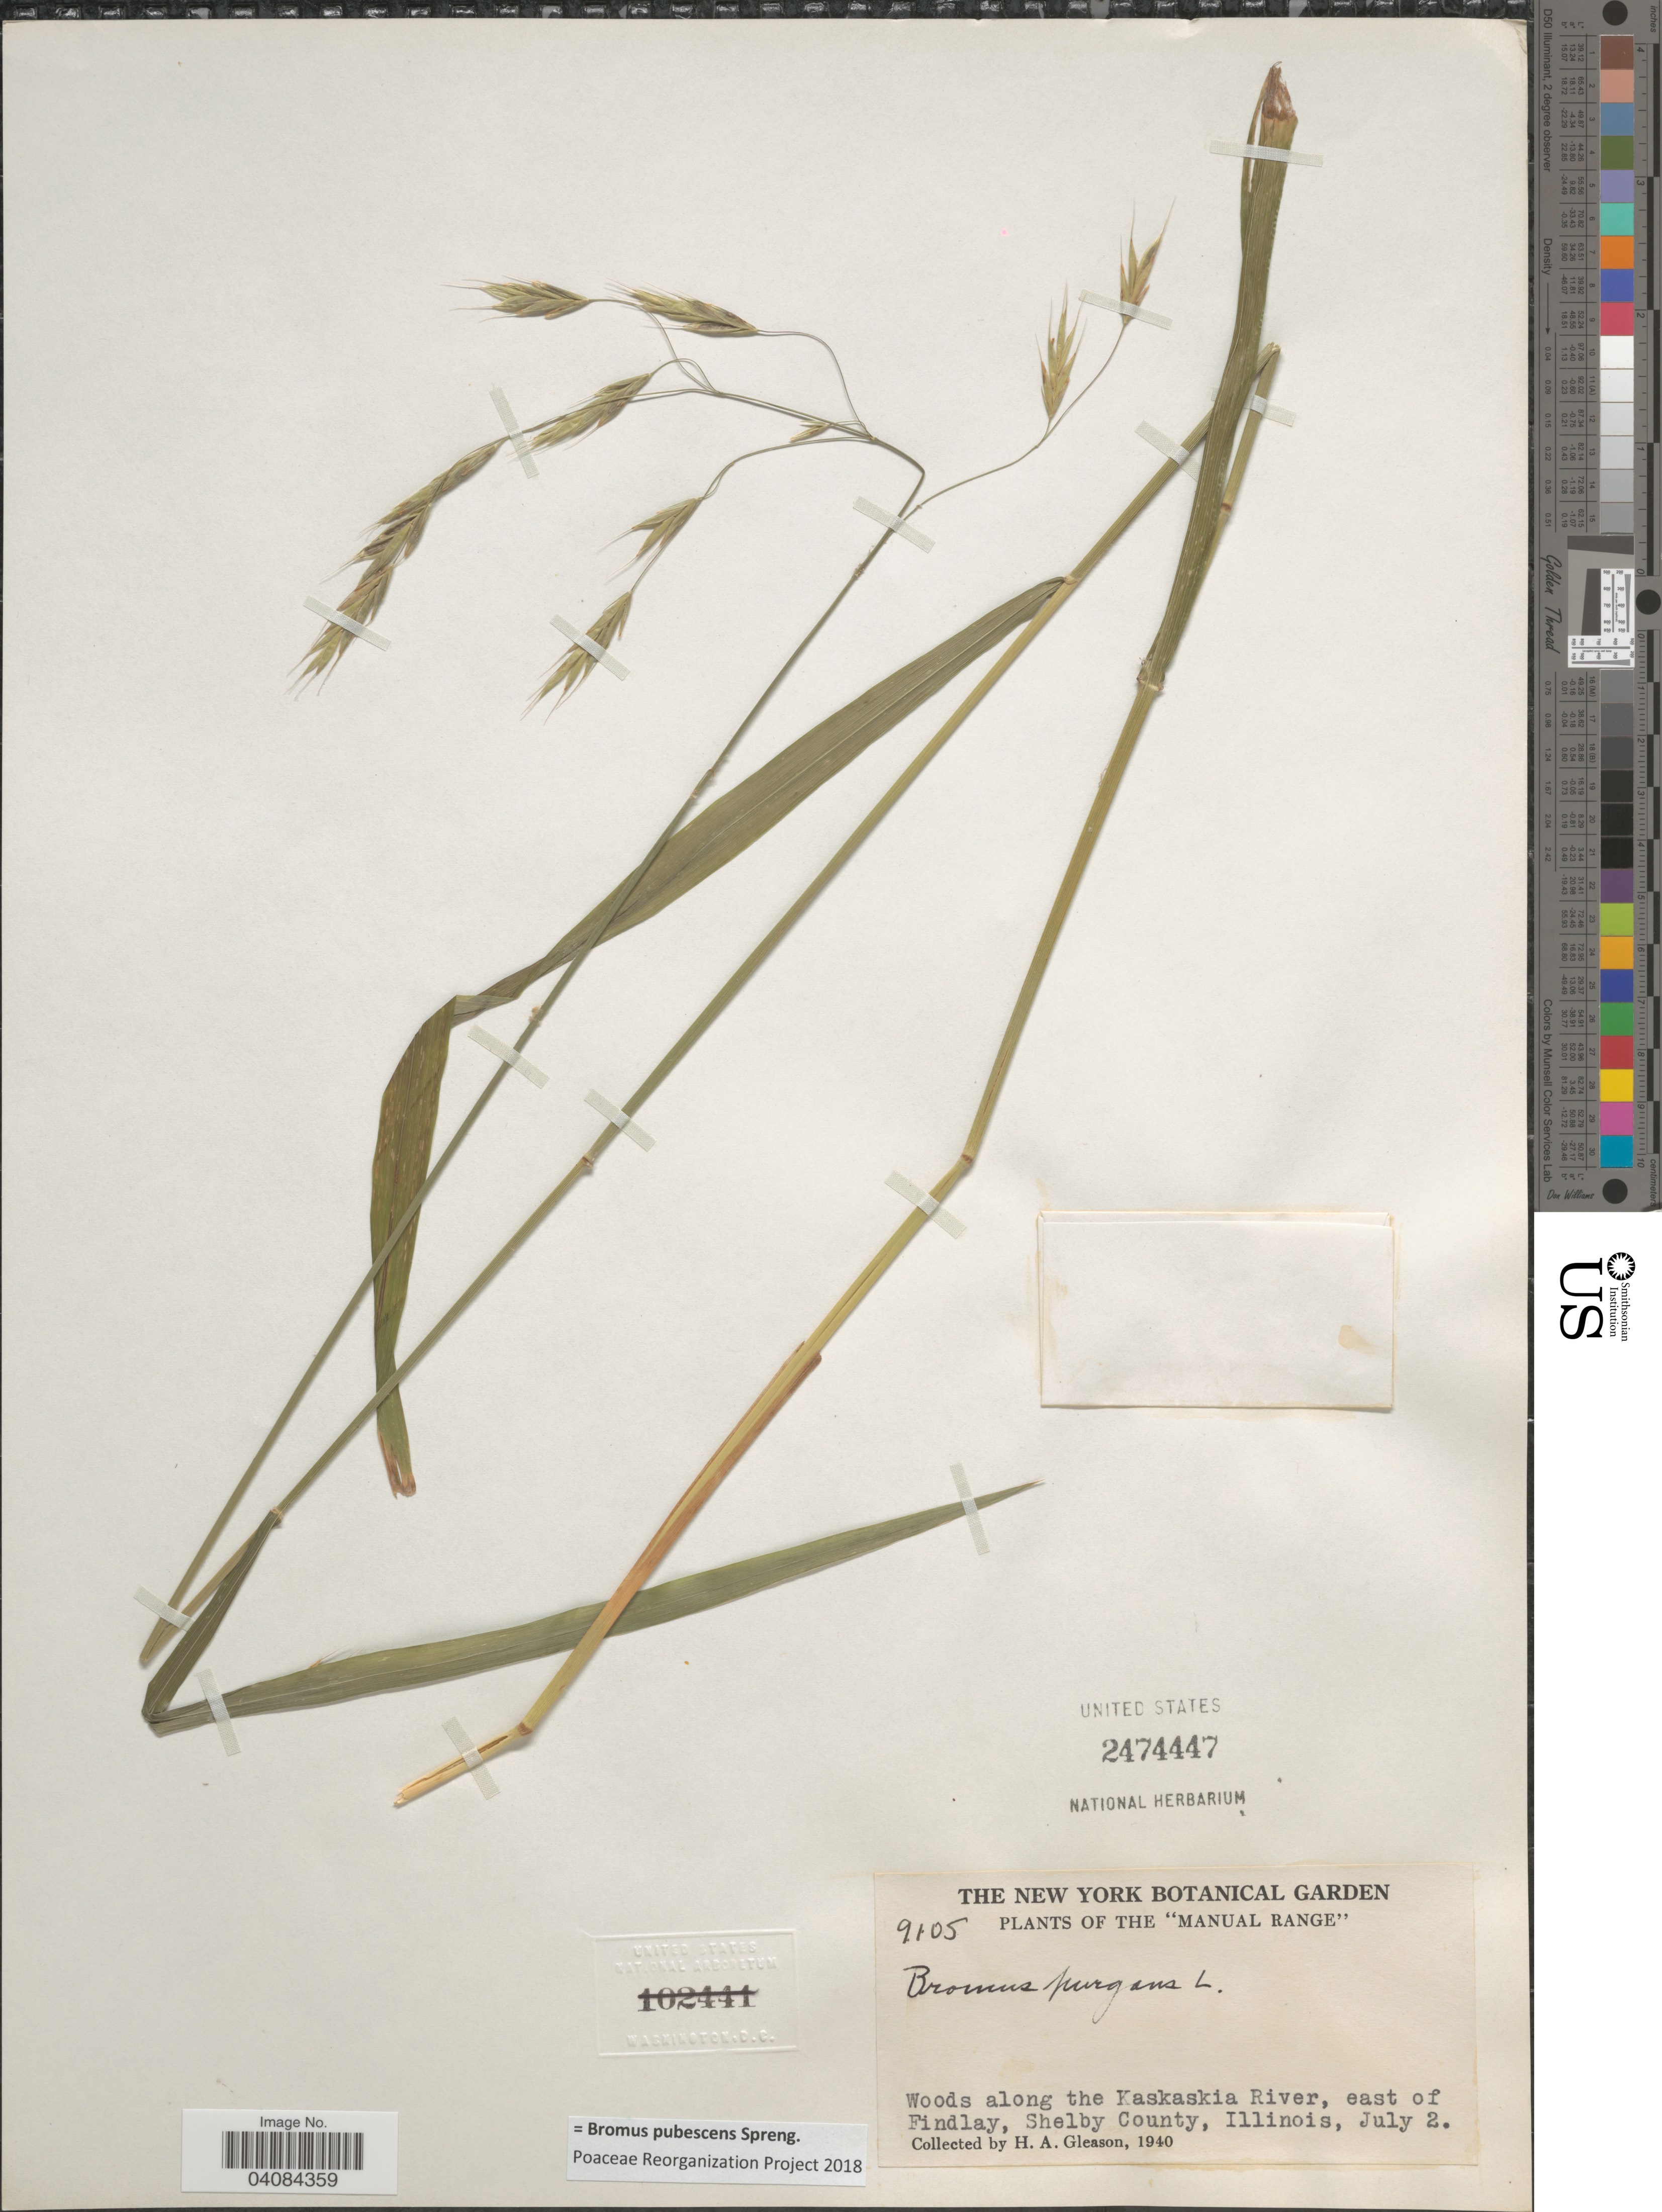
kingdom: Plantae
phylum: Tracheophyta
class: Liliopsida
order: Poales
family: Poaceae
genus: Bromus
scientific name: Bromus pubescens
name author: Muhl. ex Willd.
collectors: H. A. Gleason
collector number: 9105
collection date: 1940-07-02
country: United States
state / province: Illinois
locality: The "Manuel Range". Woods along the Kaskaskia River, east of Findlay, Shelby County.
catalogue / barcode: US 2474447